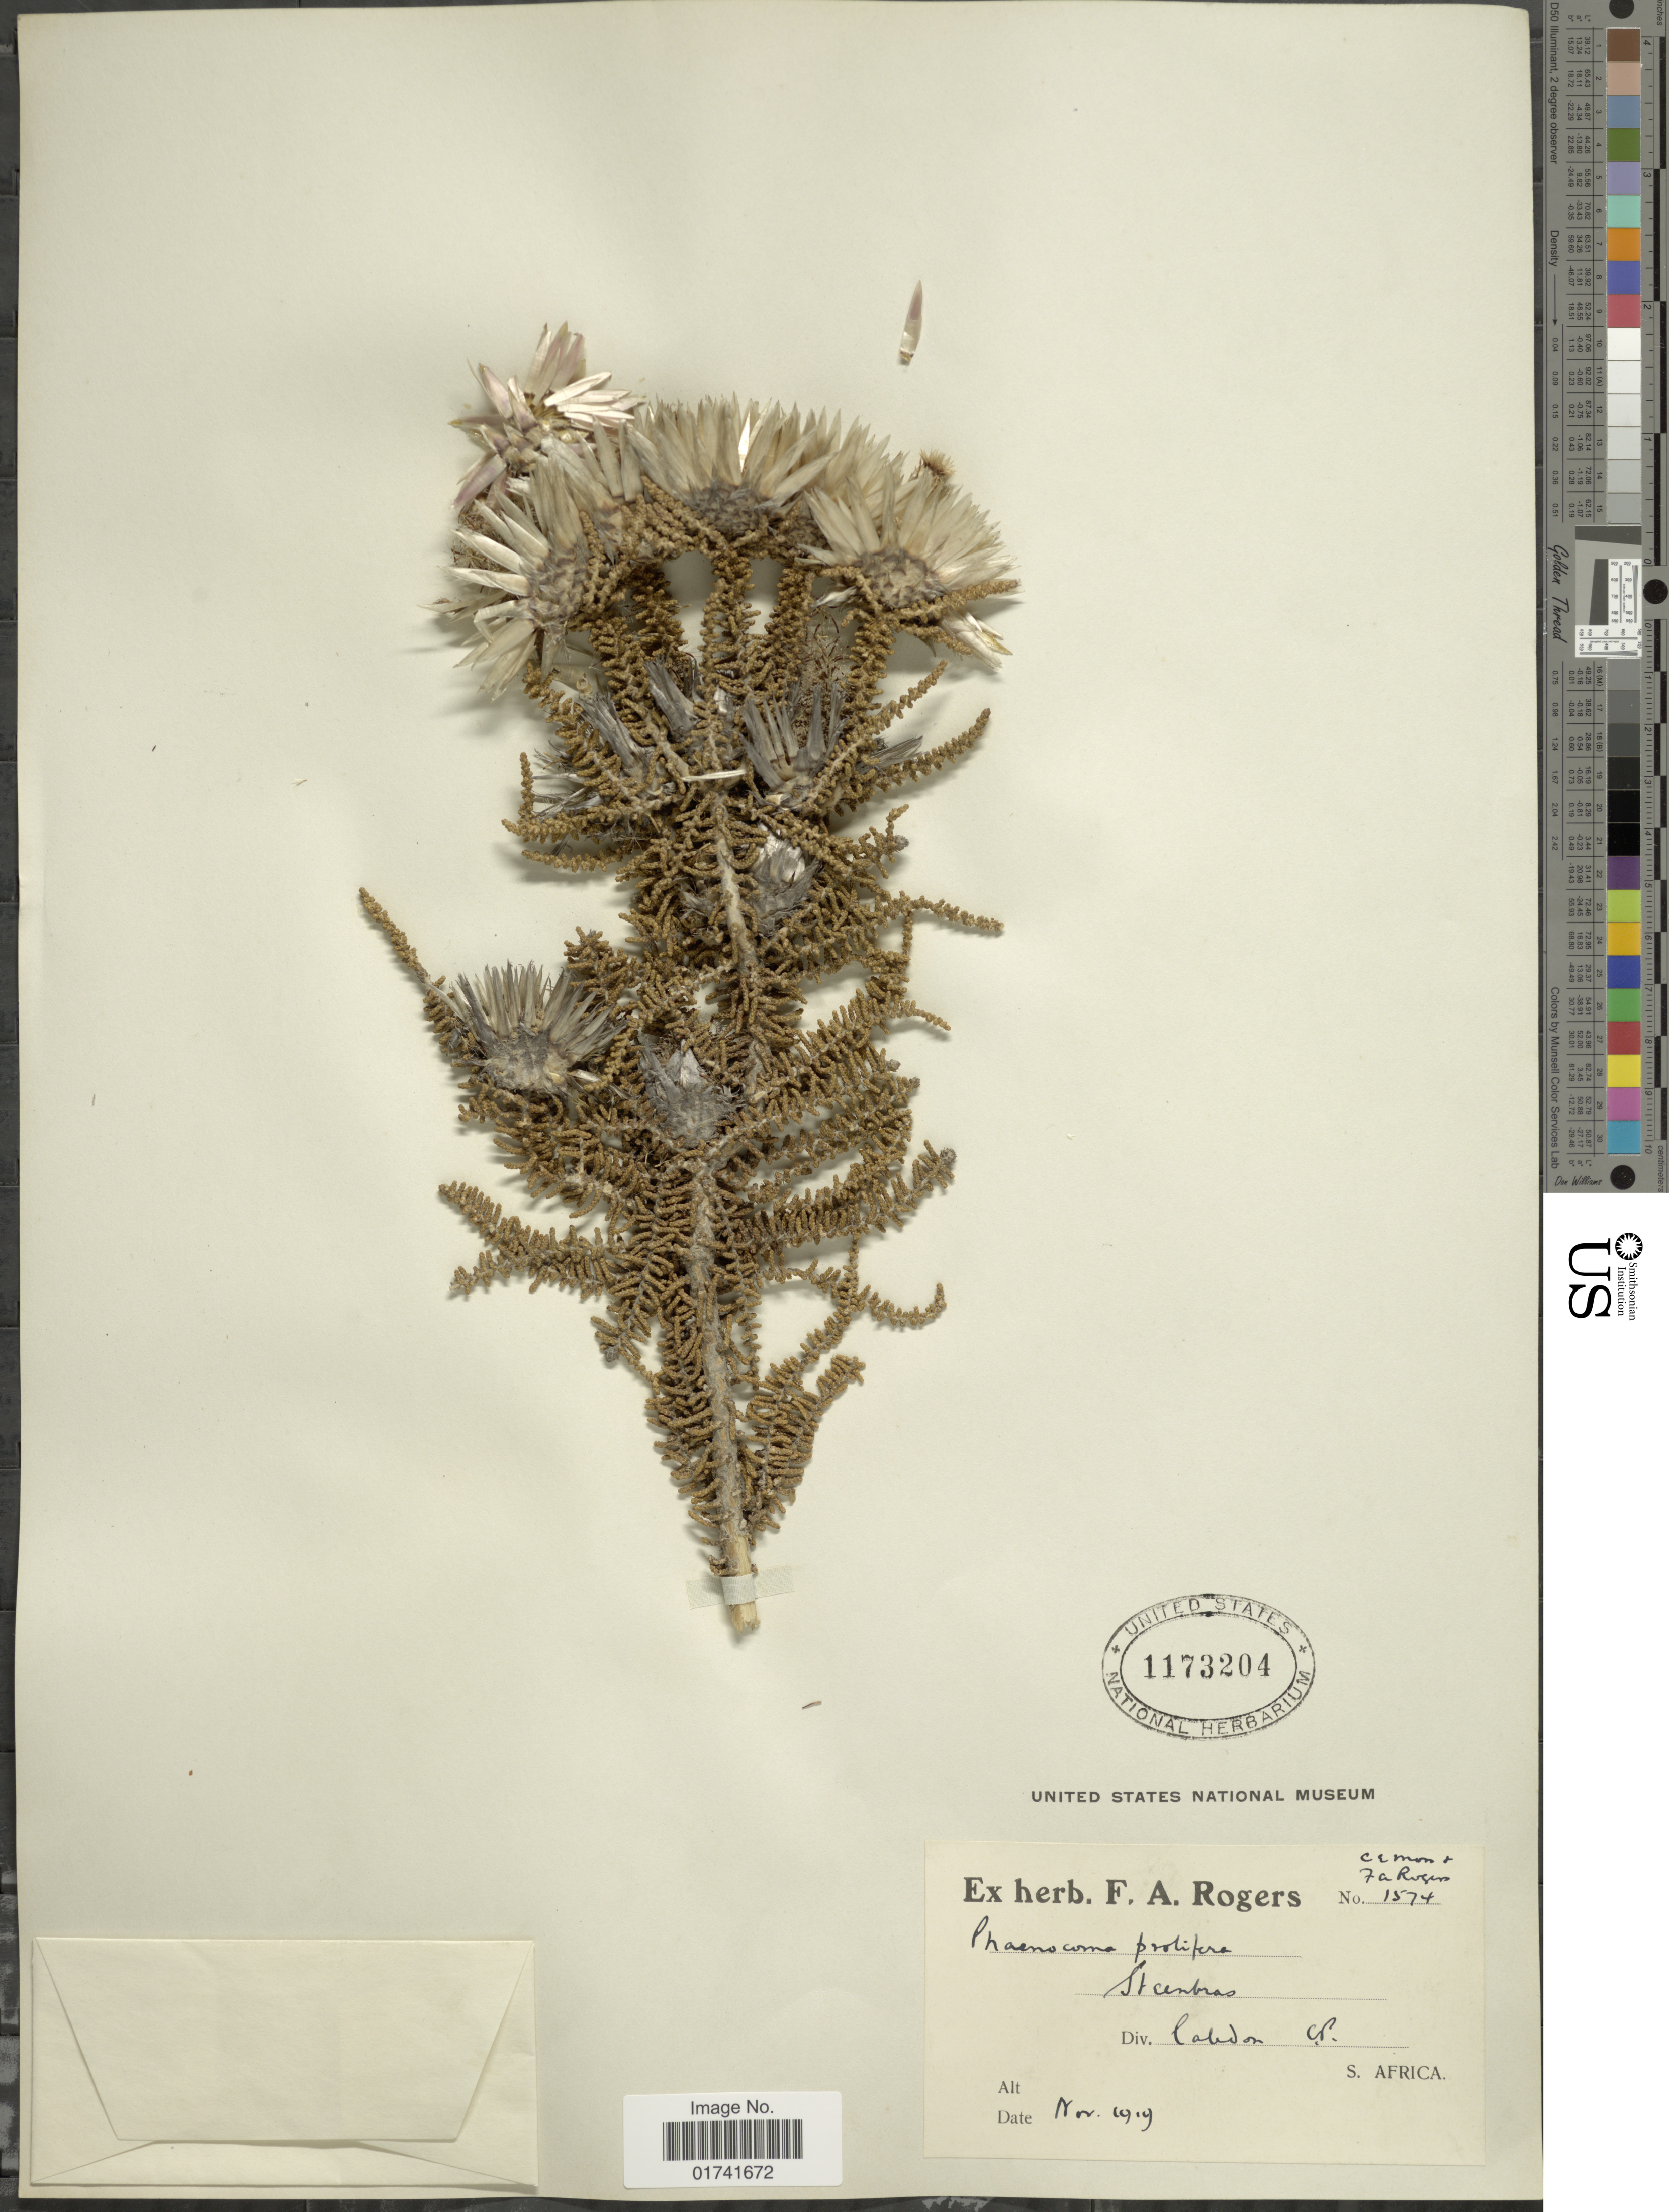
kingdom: Plantae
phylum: Tracheophyta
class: Magnoliopsida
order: Asterales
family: Asteraceae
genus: Phaenocoma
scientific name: Phaenocoma prolifera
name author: (L.) D. Don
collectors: ex herb. F. A. Rogers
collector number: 1574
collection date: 1919-11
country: South Africa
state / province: Western Cape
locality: St centras, Div. Caledon, C.P. [unsure placement]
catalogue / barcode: US 1173204